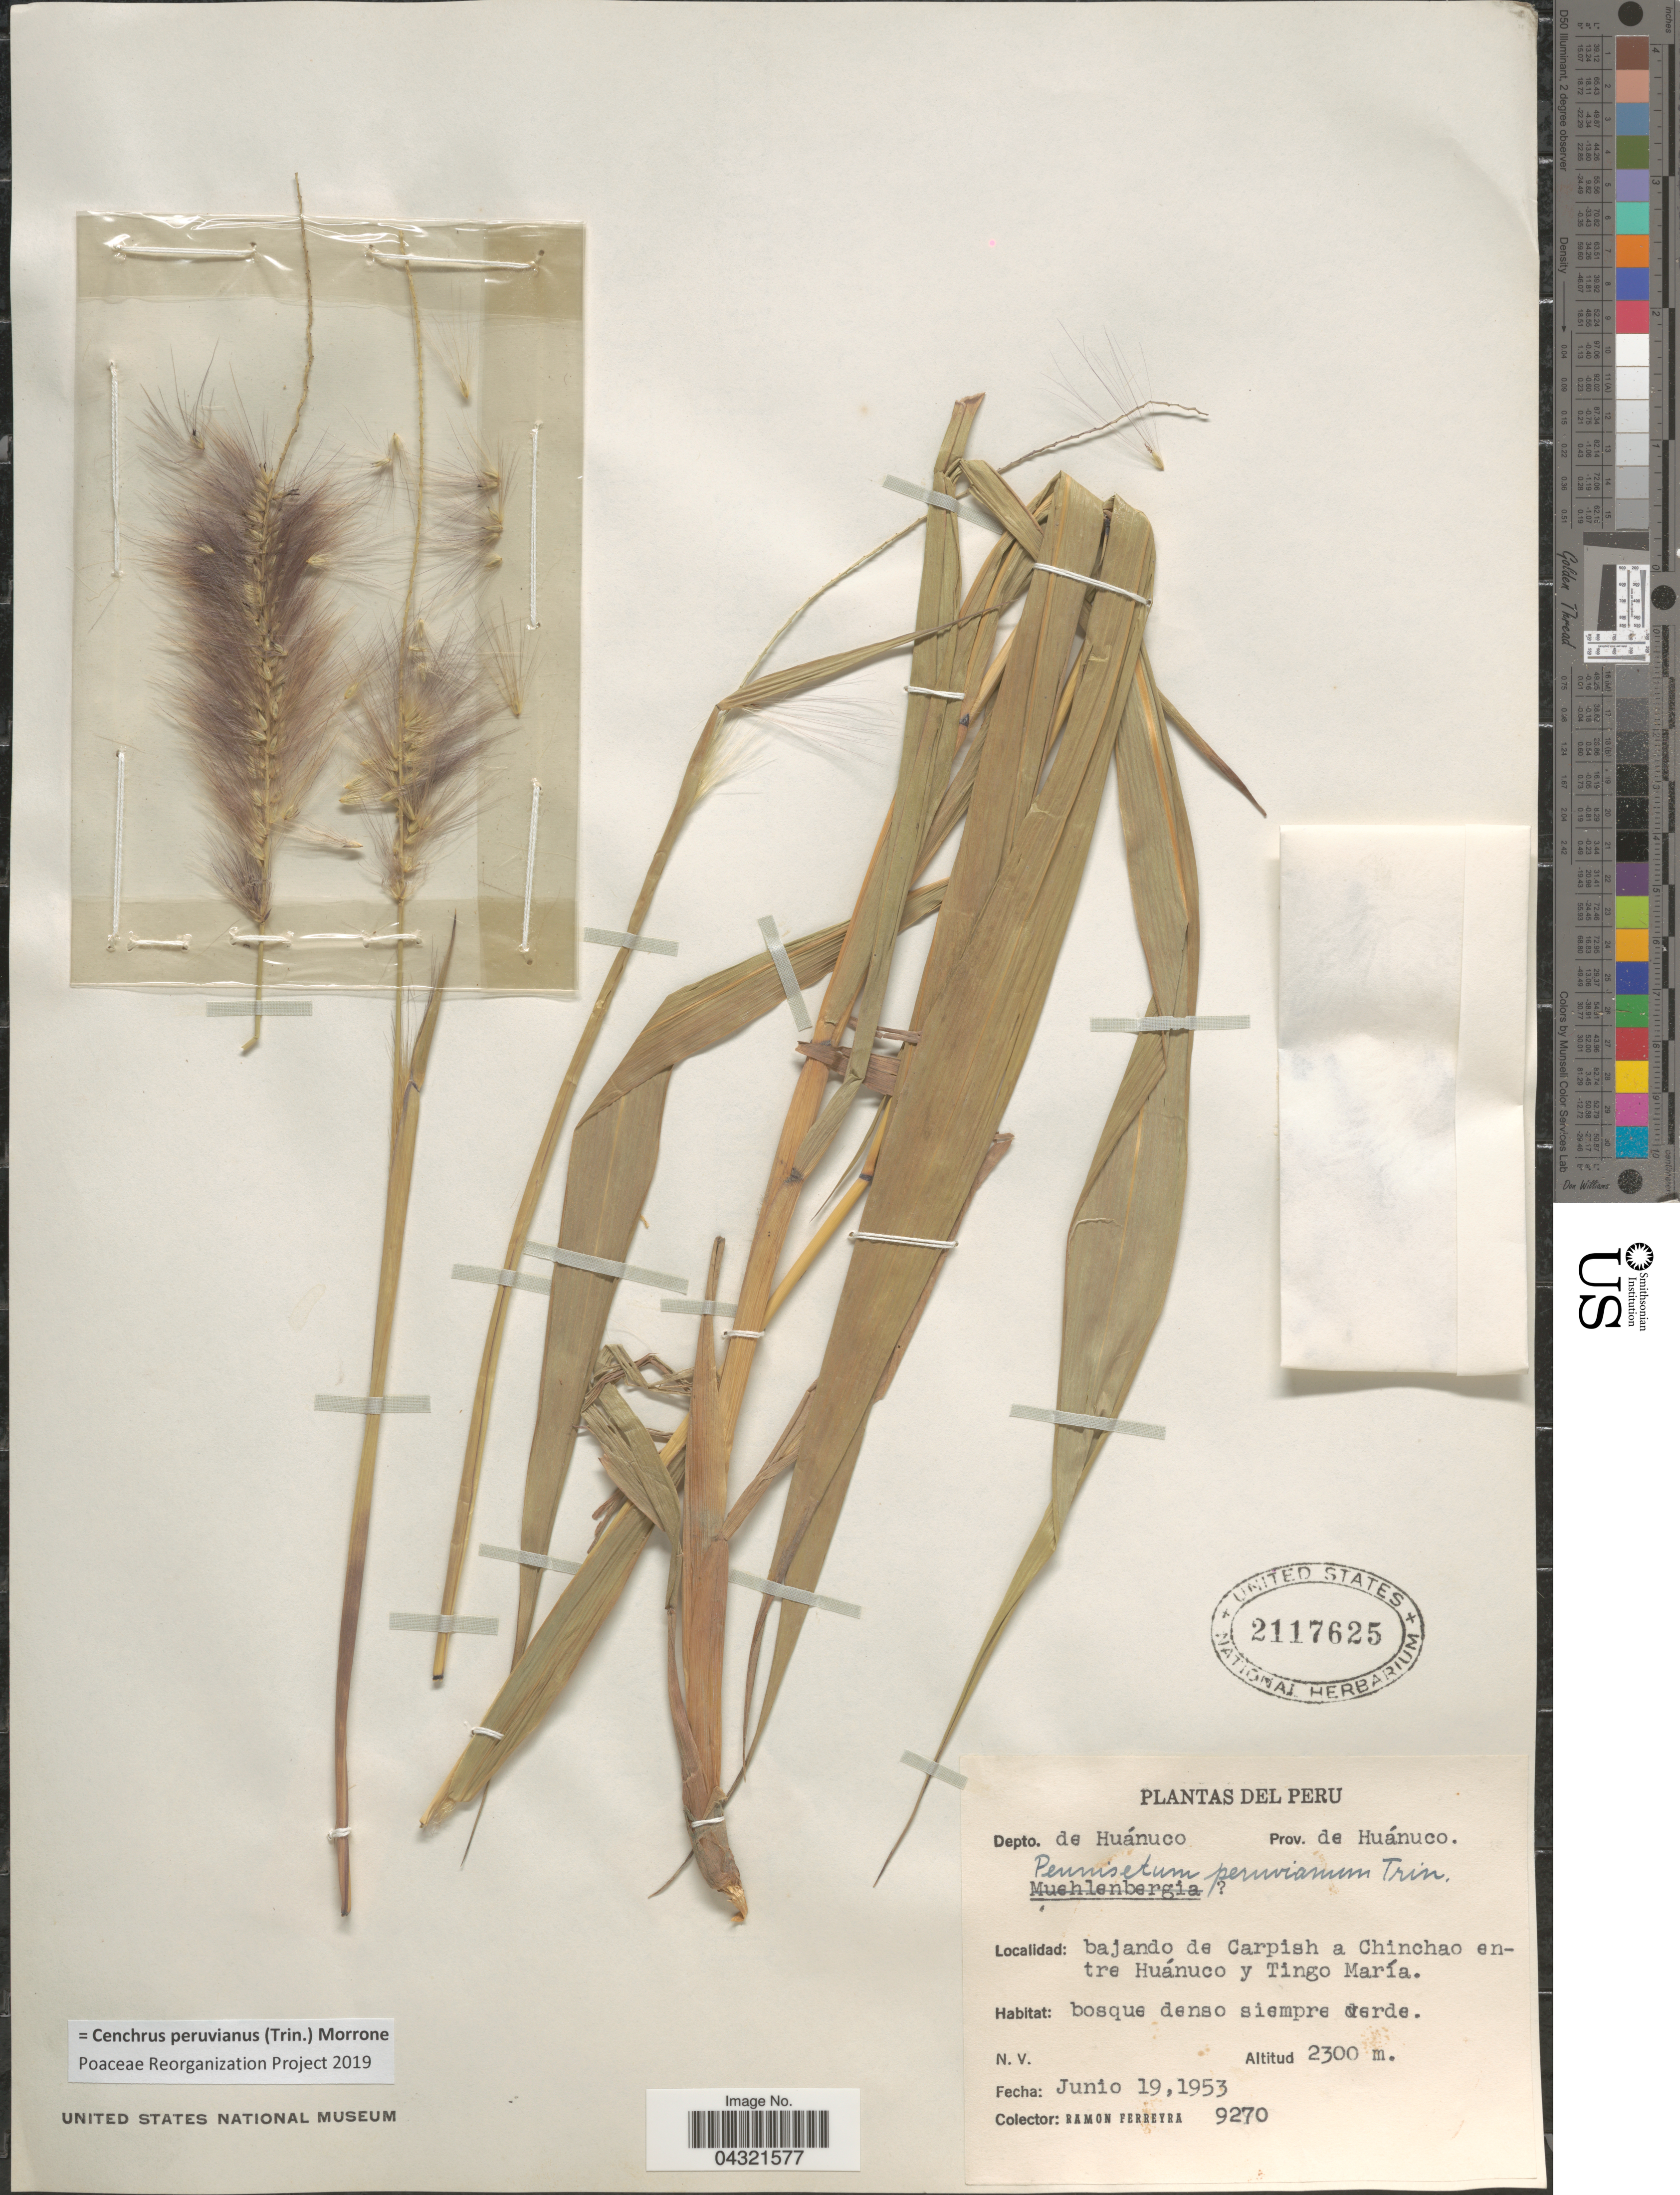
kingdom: Plantae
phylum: Tracheophyta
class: Liliopsida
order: Poales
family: Poaceae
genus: Cenchrus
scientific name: Cenchrus peruvianus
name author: (Trin.) Morrone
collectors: R. A. Ferreyra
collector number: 9270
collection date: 1953-06-19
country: Peru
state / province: Huánuco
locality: Depto. de Huánuco. Bajando de Carpish a Chinchao entre Huánuco y Tingo María.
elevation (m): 2300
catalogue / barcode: US 2117625